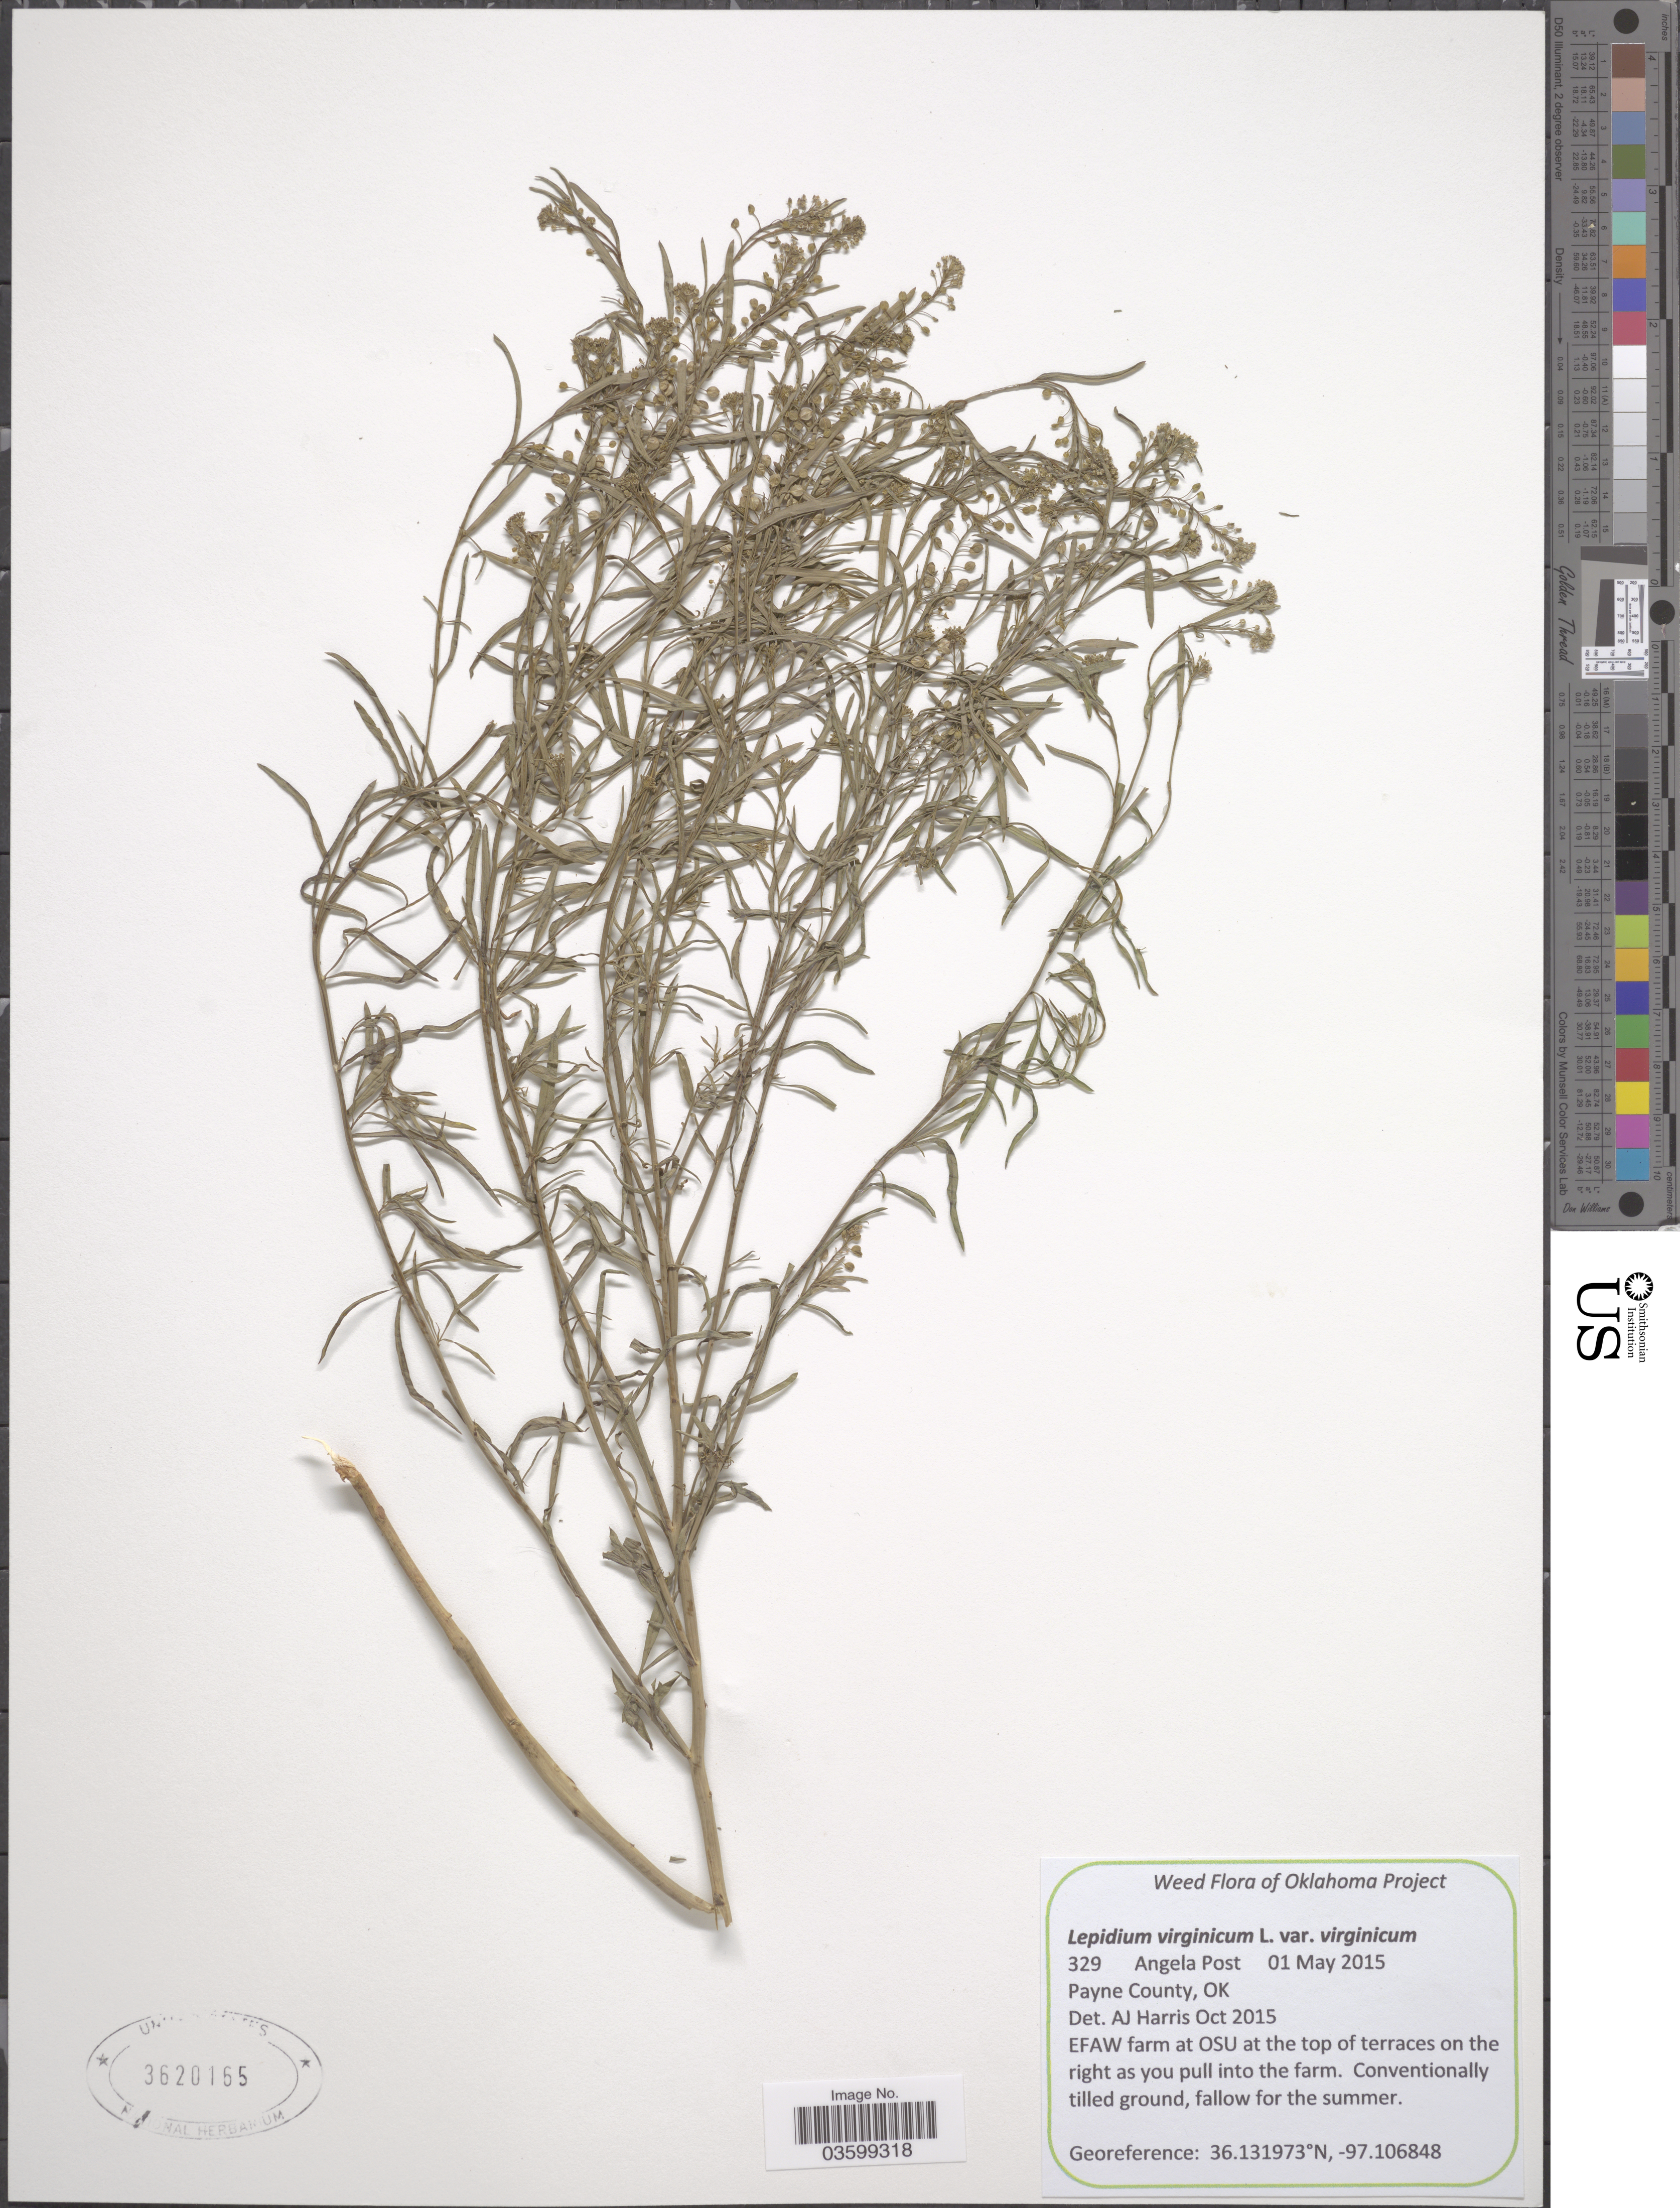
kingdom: Plantae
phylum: Tracheophyta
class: Magnoliopsida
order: Brassicales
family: Brassicaceae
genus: Lepidium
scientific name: Lepidium virginicum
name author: L.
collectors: A. Post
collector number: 329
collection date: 2015-05-01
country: United States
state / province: Oklahoma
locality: Oklahoma Project. Payne County.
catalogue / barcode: US 3620165